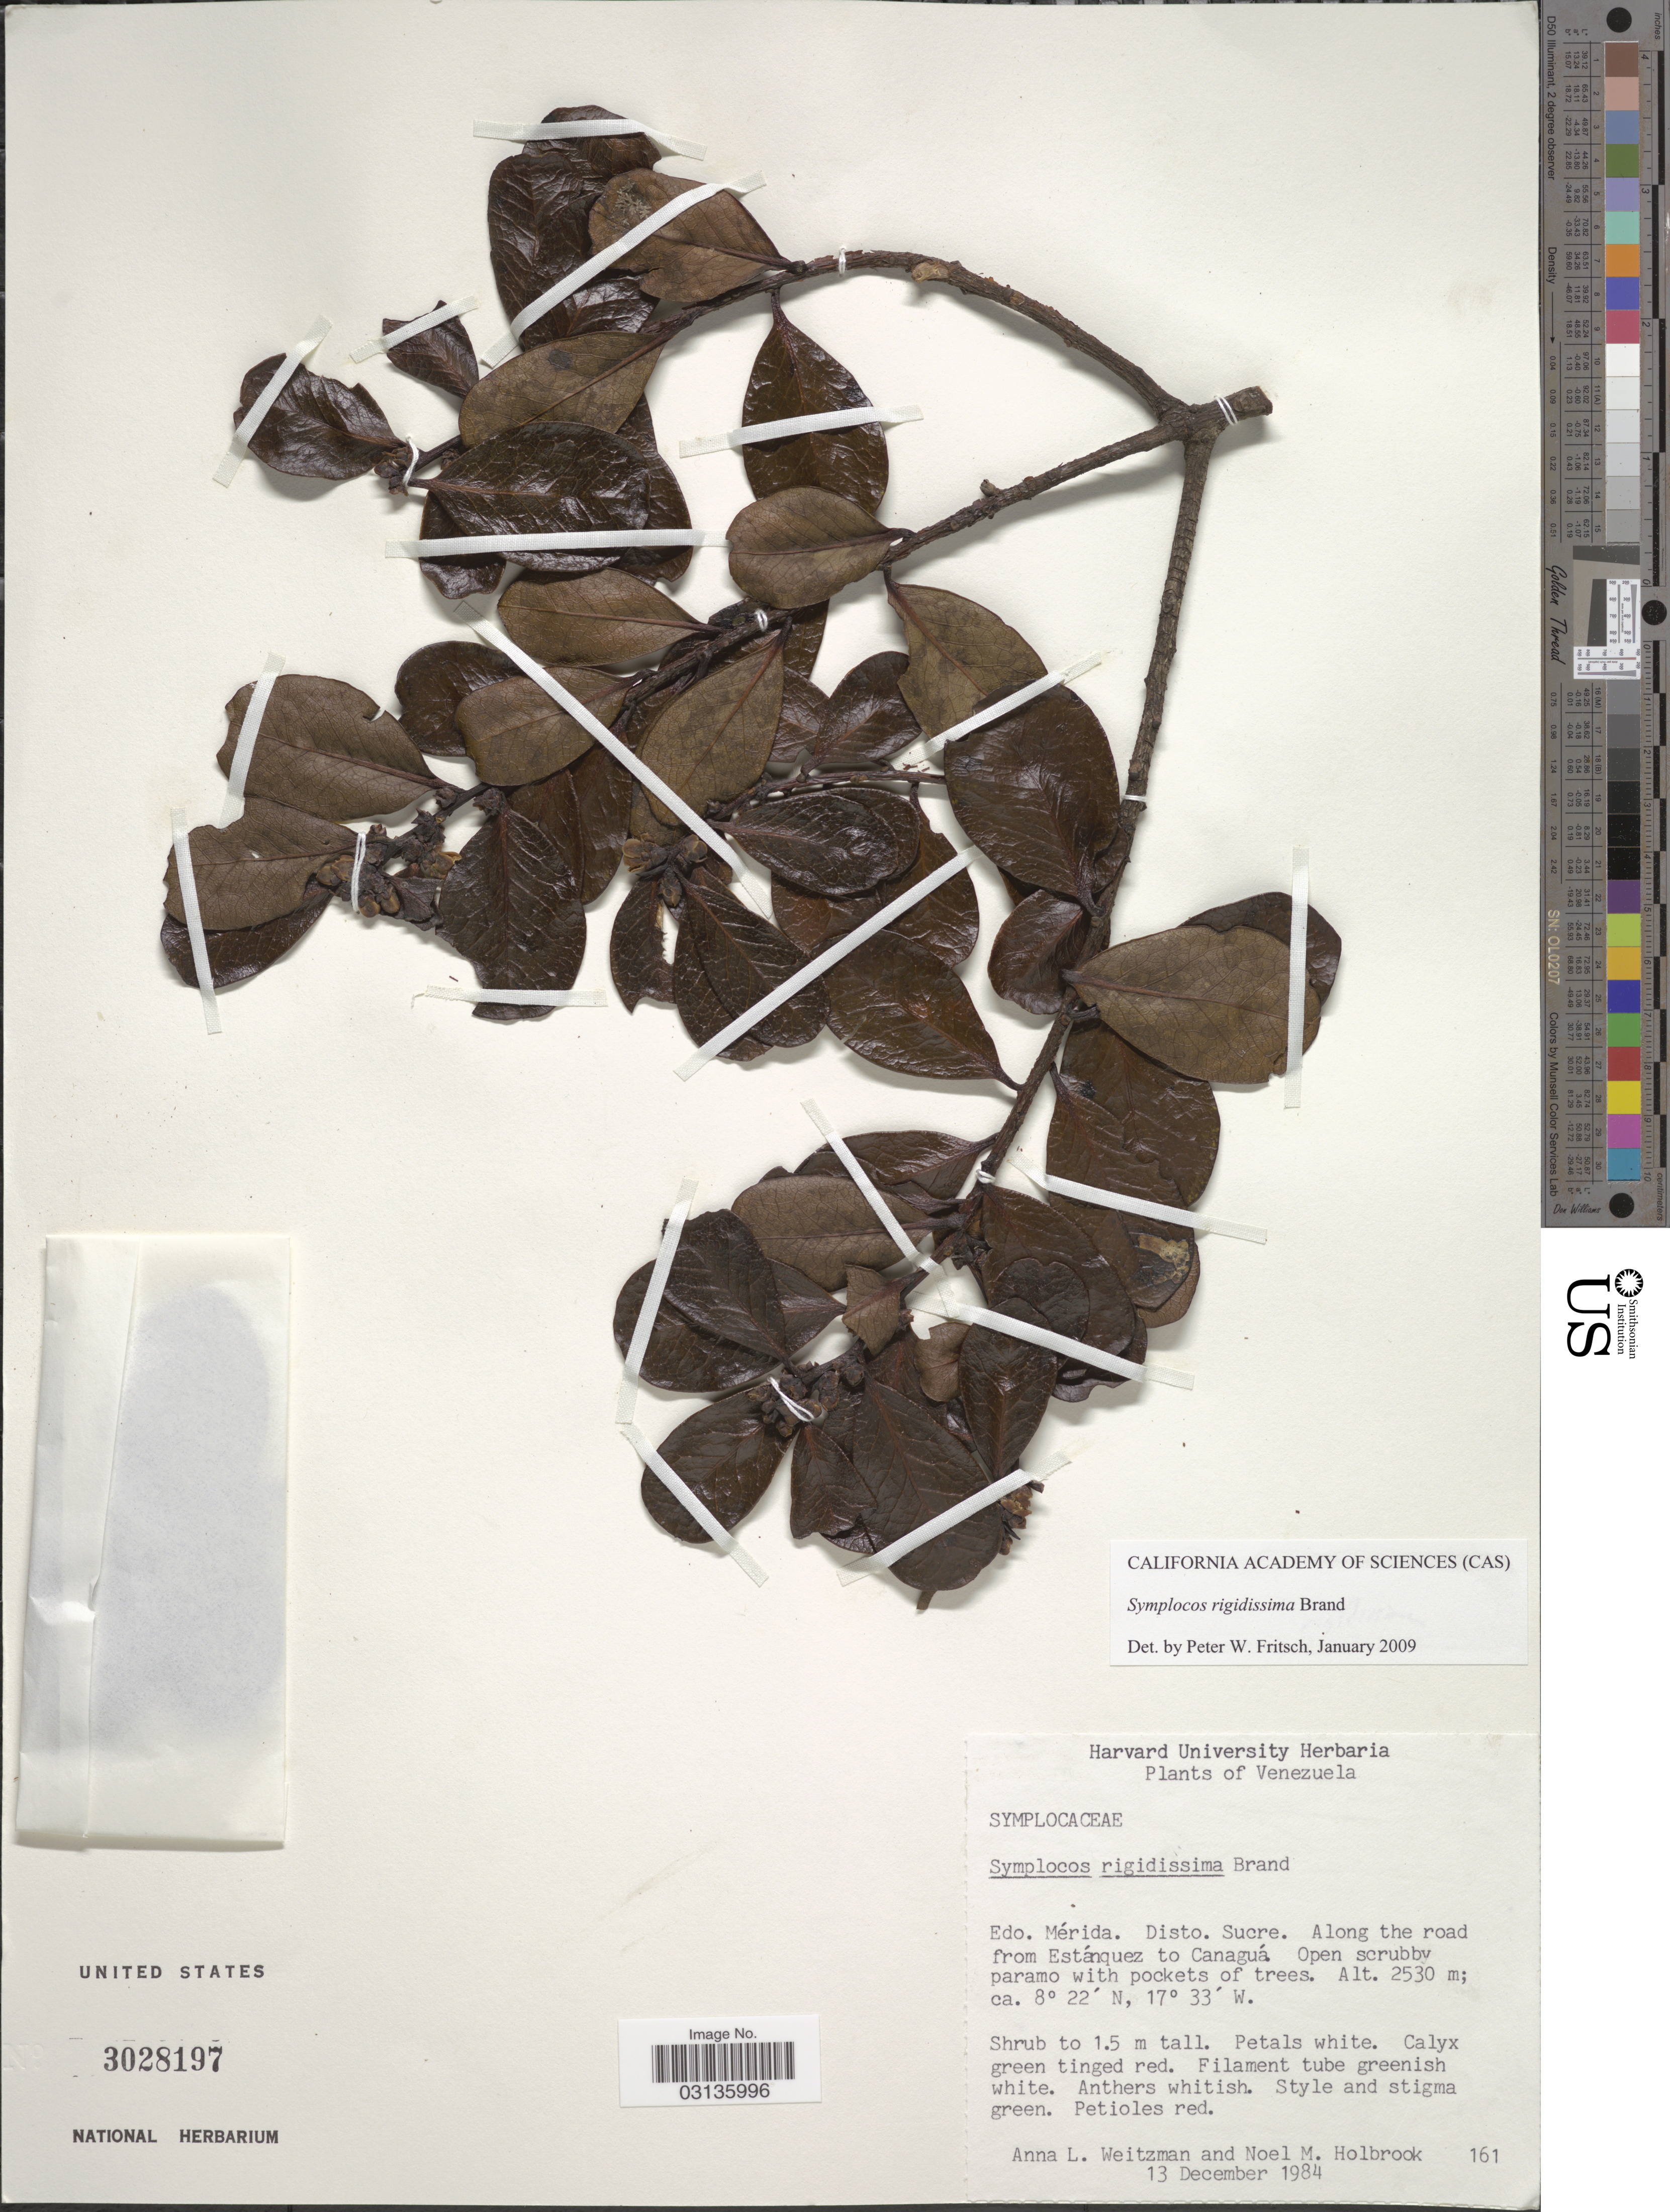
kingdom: Plantae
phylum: Tracheophyta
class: Magnoliopsida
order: Ericales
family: Symplocaceae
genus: Symplocos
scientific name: Symplocos rigidissima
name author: Brand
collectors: A. L. Weitzman & N. M. Holbrook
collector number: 161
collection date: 1984-12-13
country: Venezuela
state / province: Mérida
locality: Disto. Sucre. Along the road from Estánquez to Canaguá.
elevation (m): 2530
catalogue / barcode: US 3028197